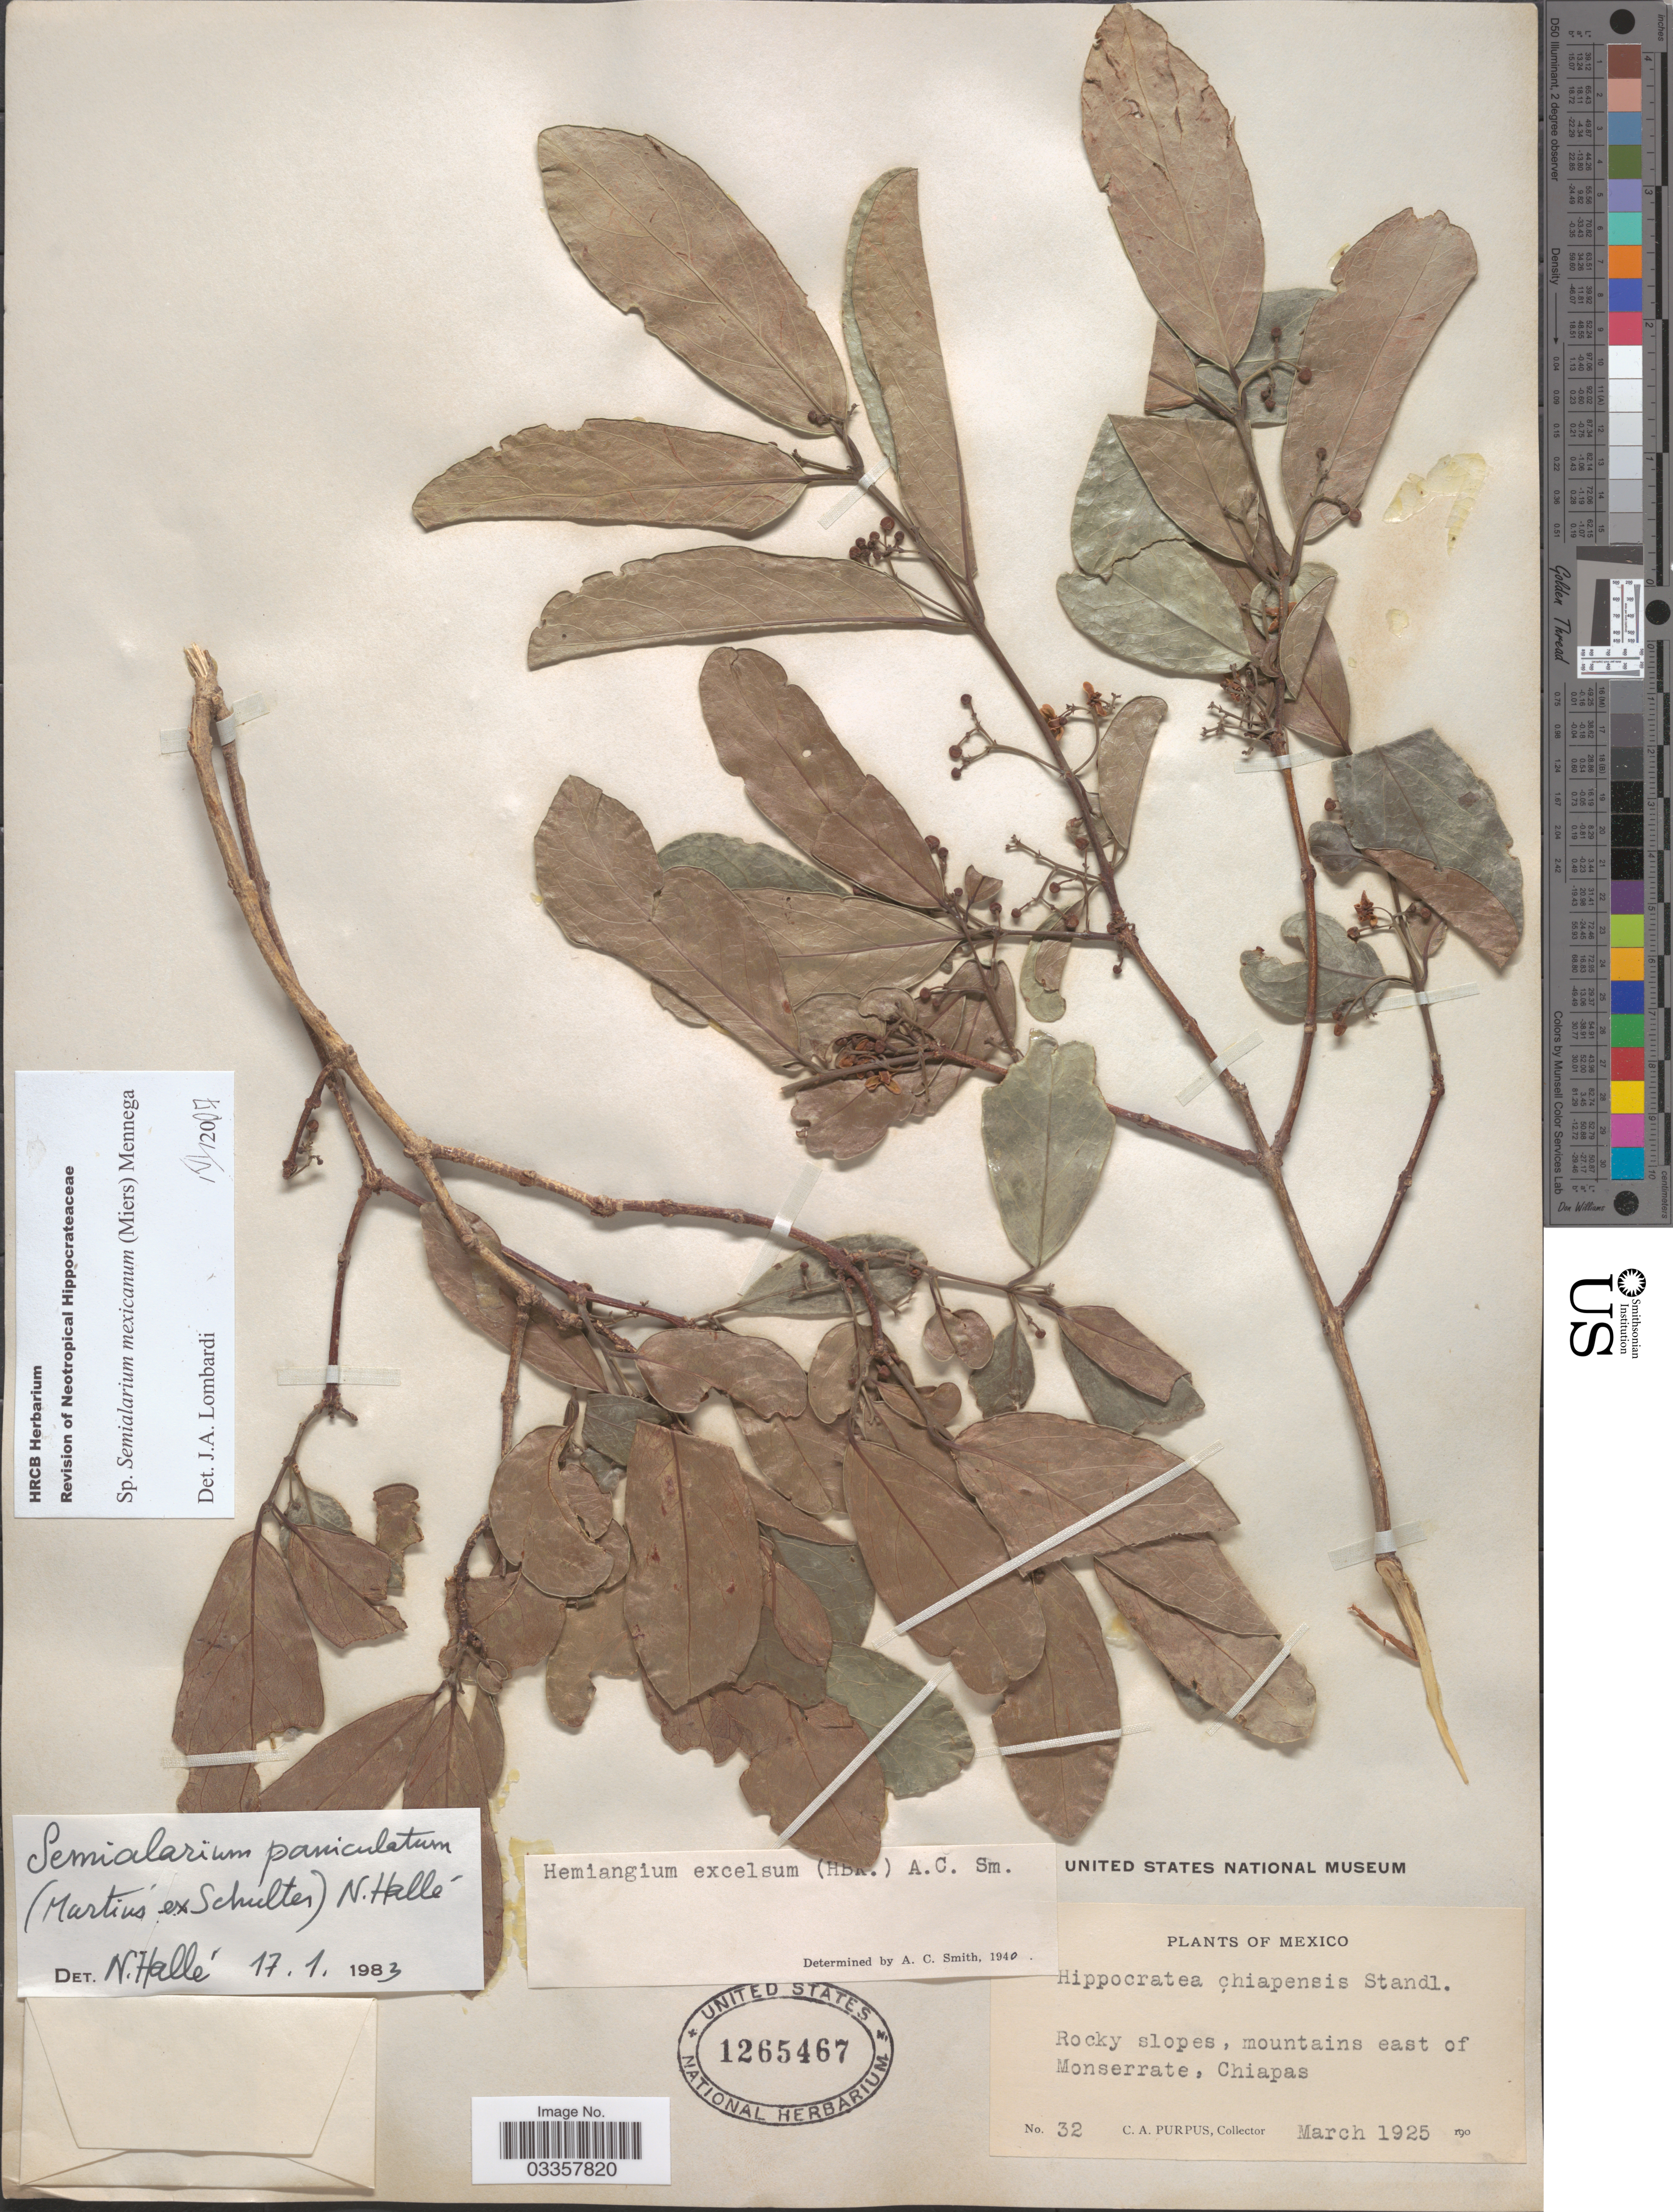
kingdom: Plantae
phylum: Tracheophyta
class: Magnoliopsida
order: Celastrales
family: Celastraceae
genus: Semialarium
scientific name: Semialarium mexicanum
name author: (Miers) Mennega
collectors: C. A. Purpus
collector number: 32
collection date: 1925-03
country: Mexico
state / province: Chiapas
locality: Rocky slopes, mountains east of Monserrate.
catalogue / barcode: US 1265467